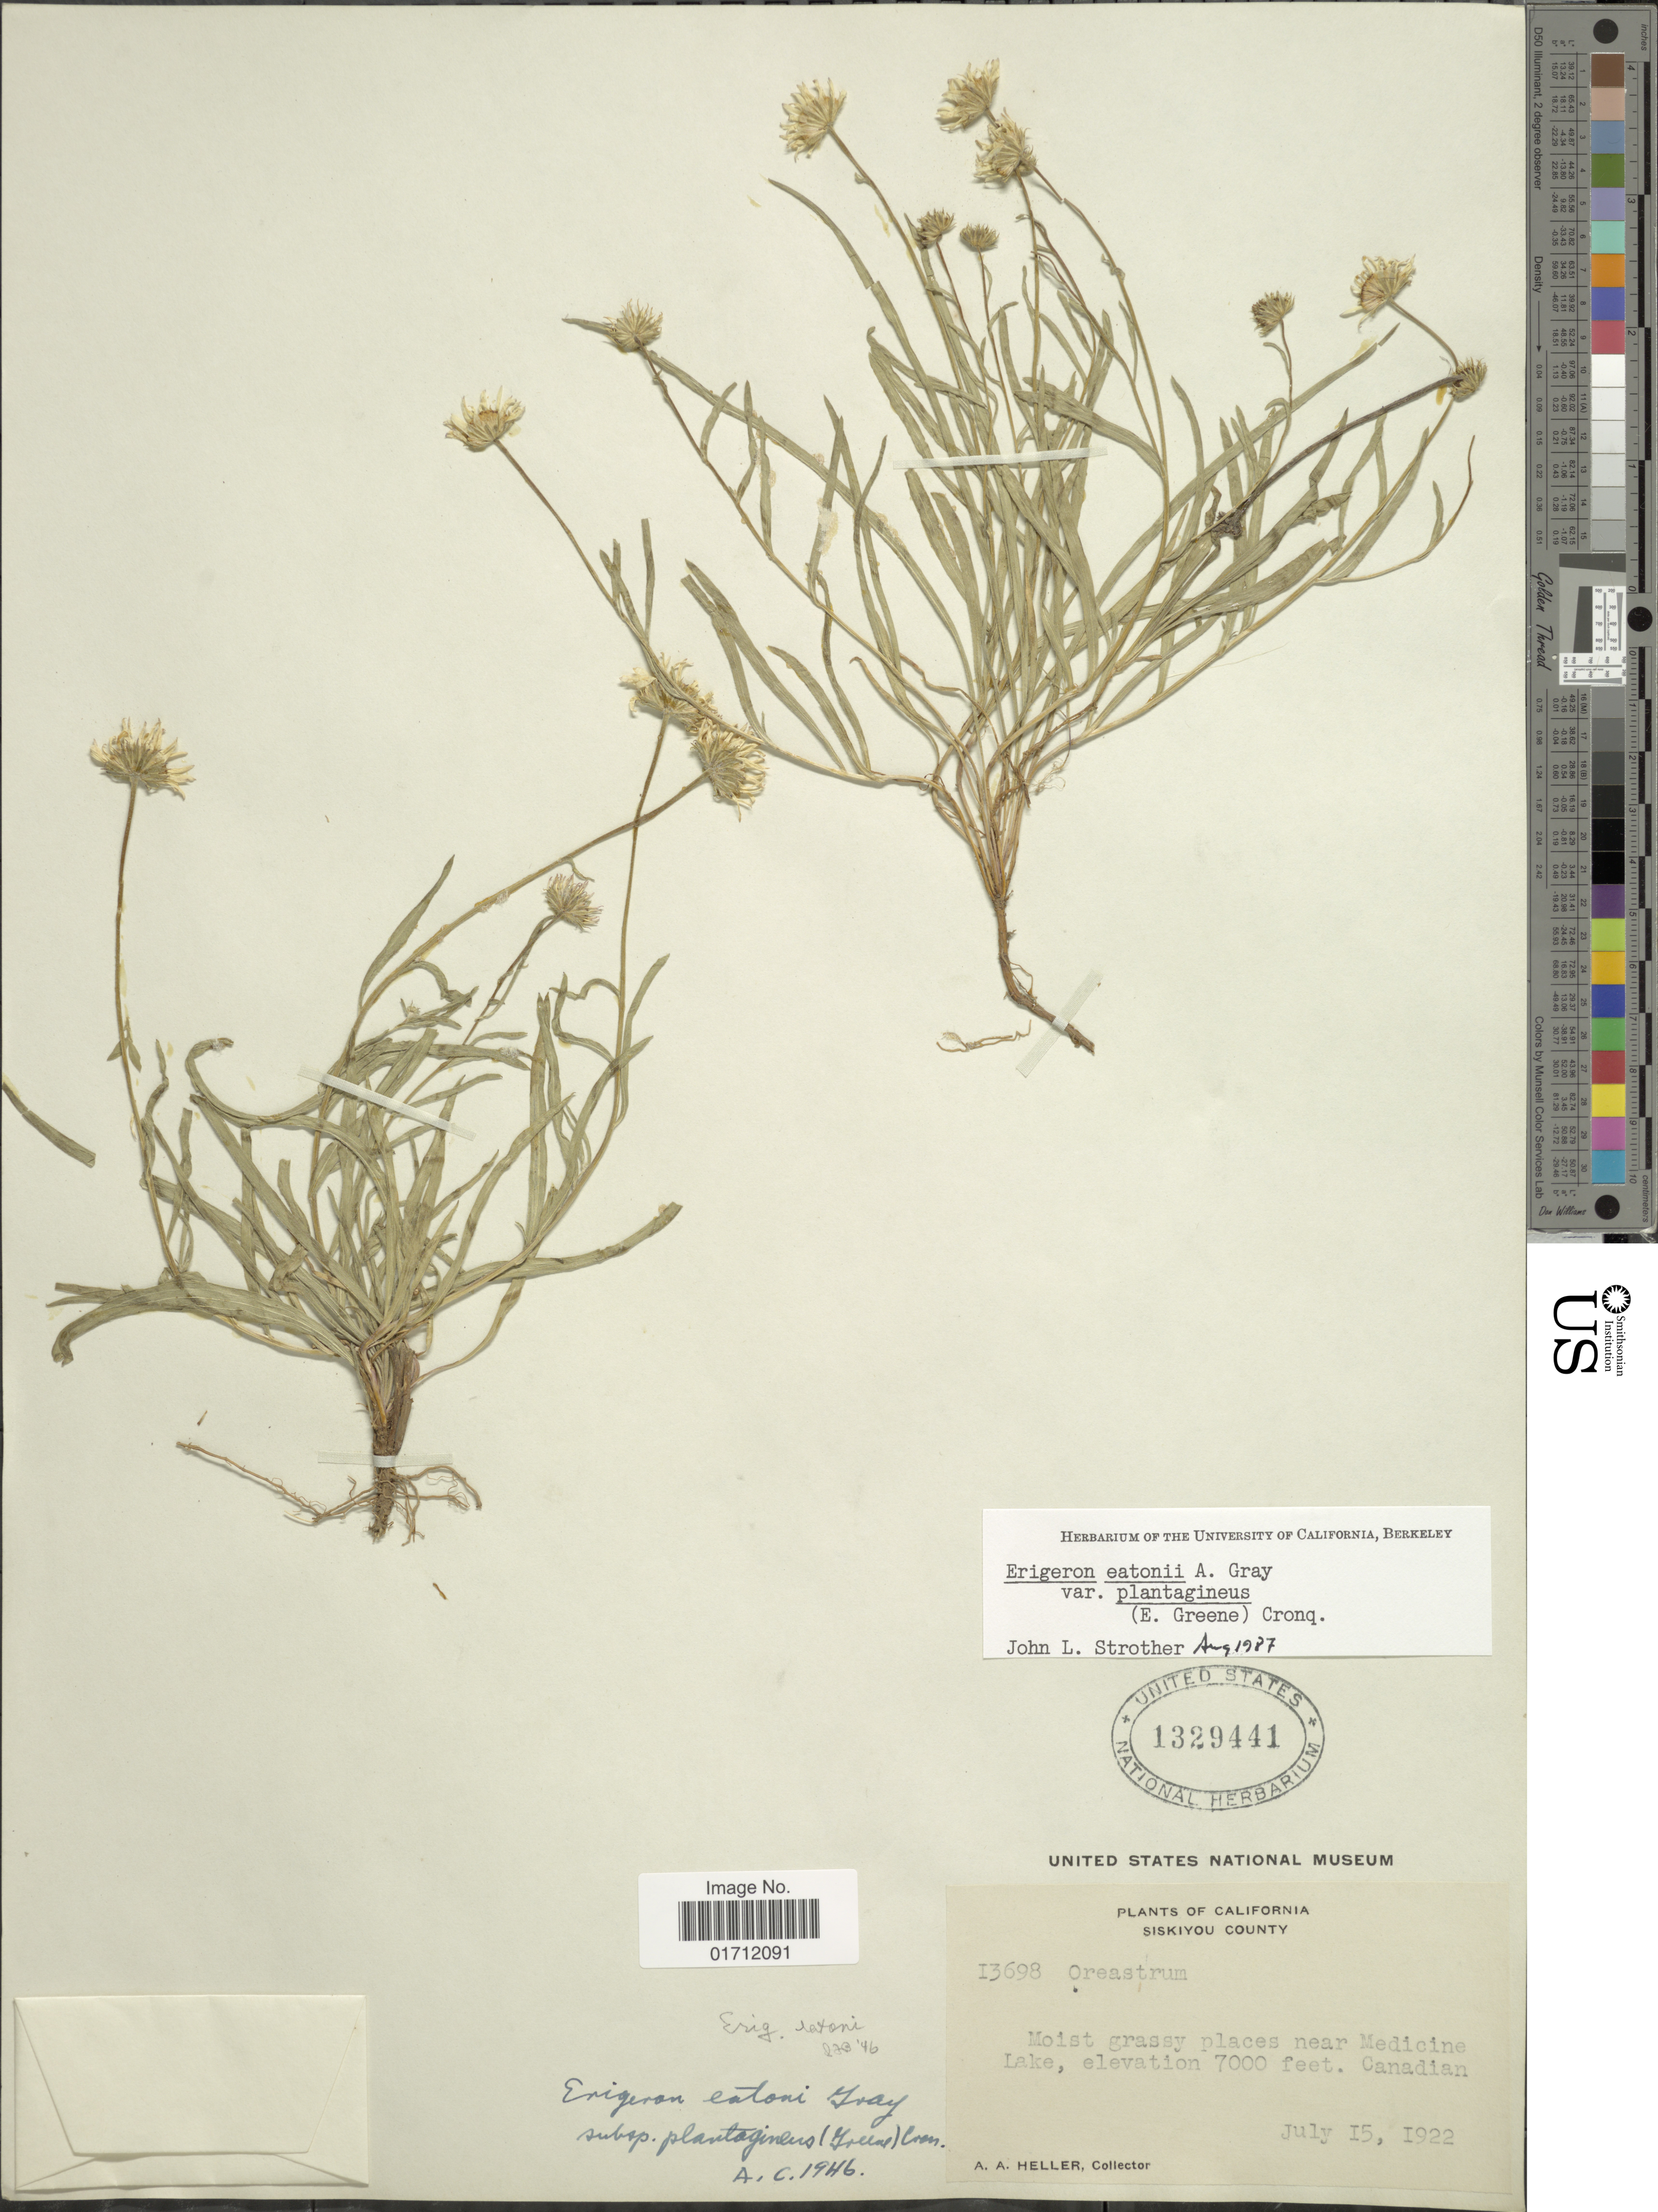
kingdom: Plantae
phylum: Tracheophyta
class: Magnoliopsida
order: Asterales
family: Asteraceae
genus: Erigeron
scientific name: Erigeron eatonii var. plantagineus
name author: (Greene) Cronq.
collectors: A. A. Heller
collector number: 13698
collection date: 1922-07-15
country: United States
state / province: California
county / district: Siskiyou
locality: Siskiyou County, near Medicine Lake. Canadian.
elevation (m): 2134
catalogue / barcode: US 1329441